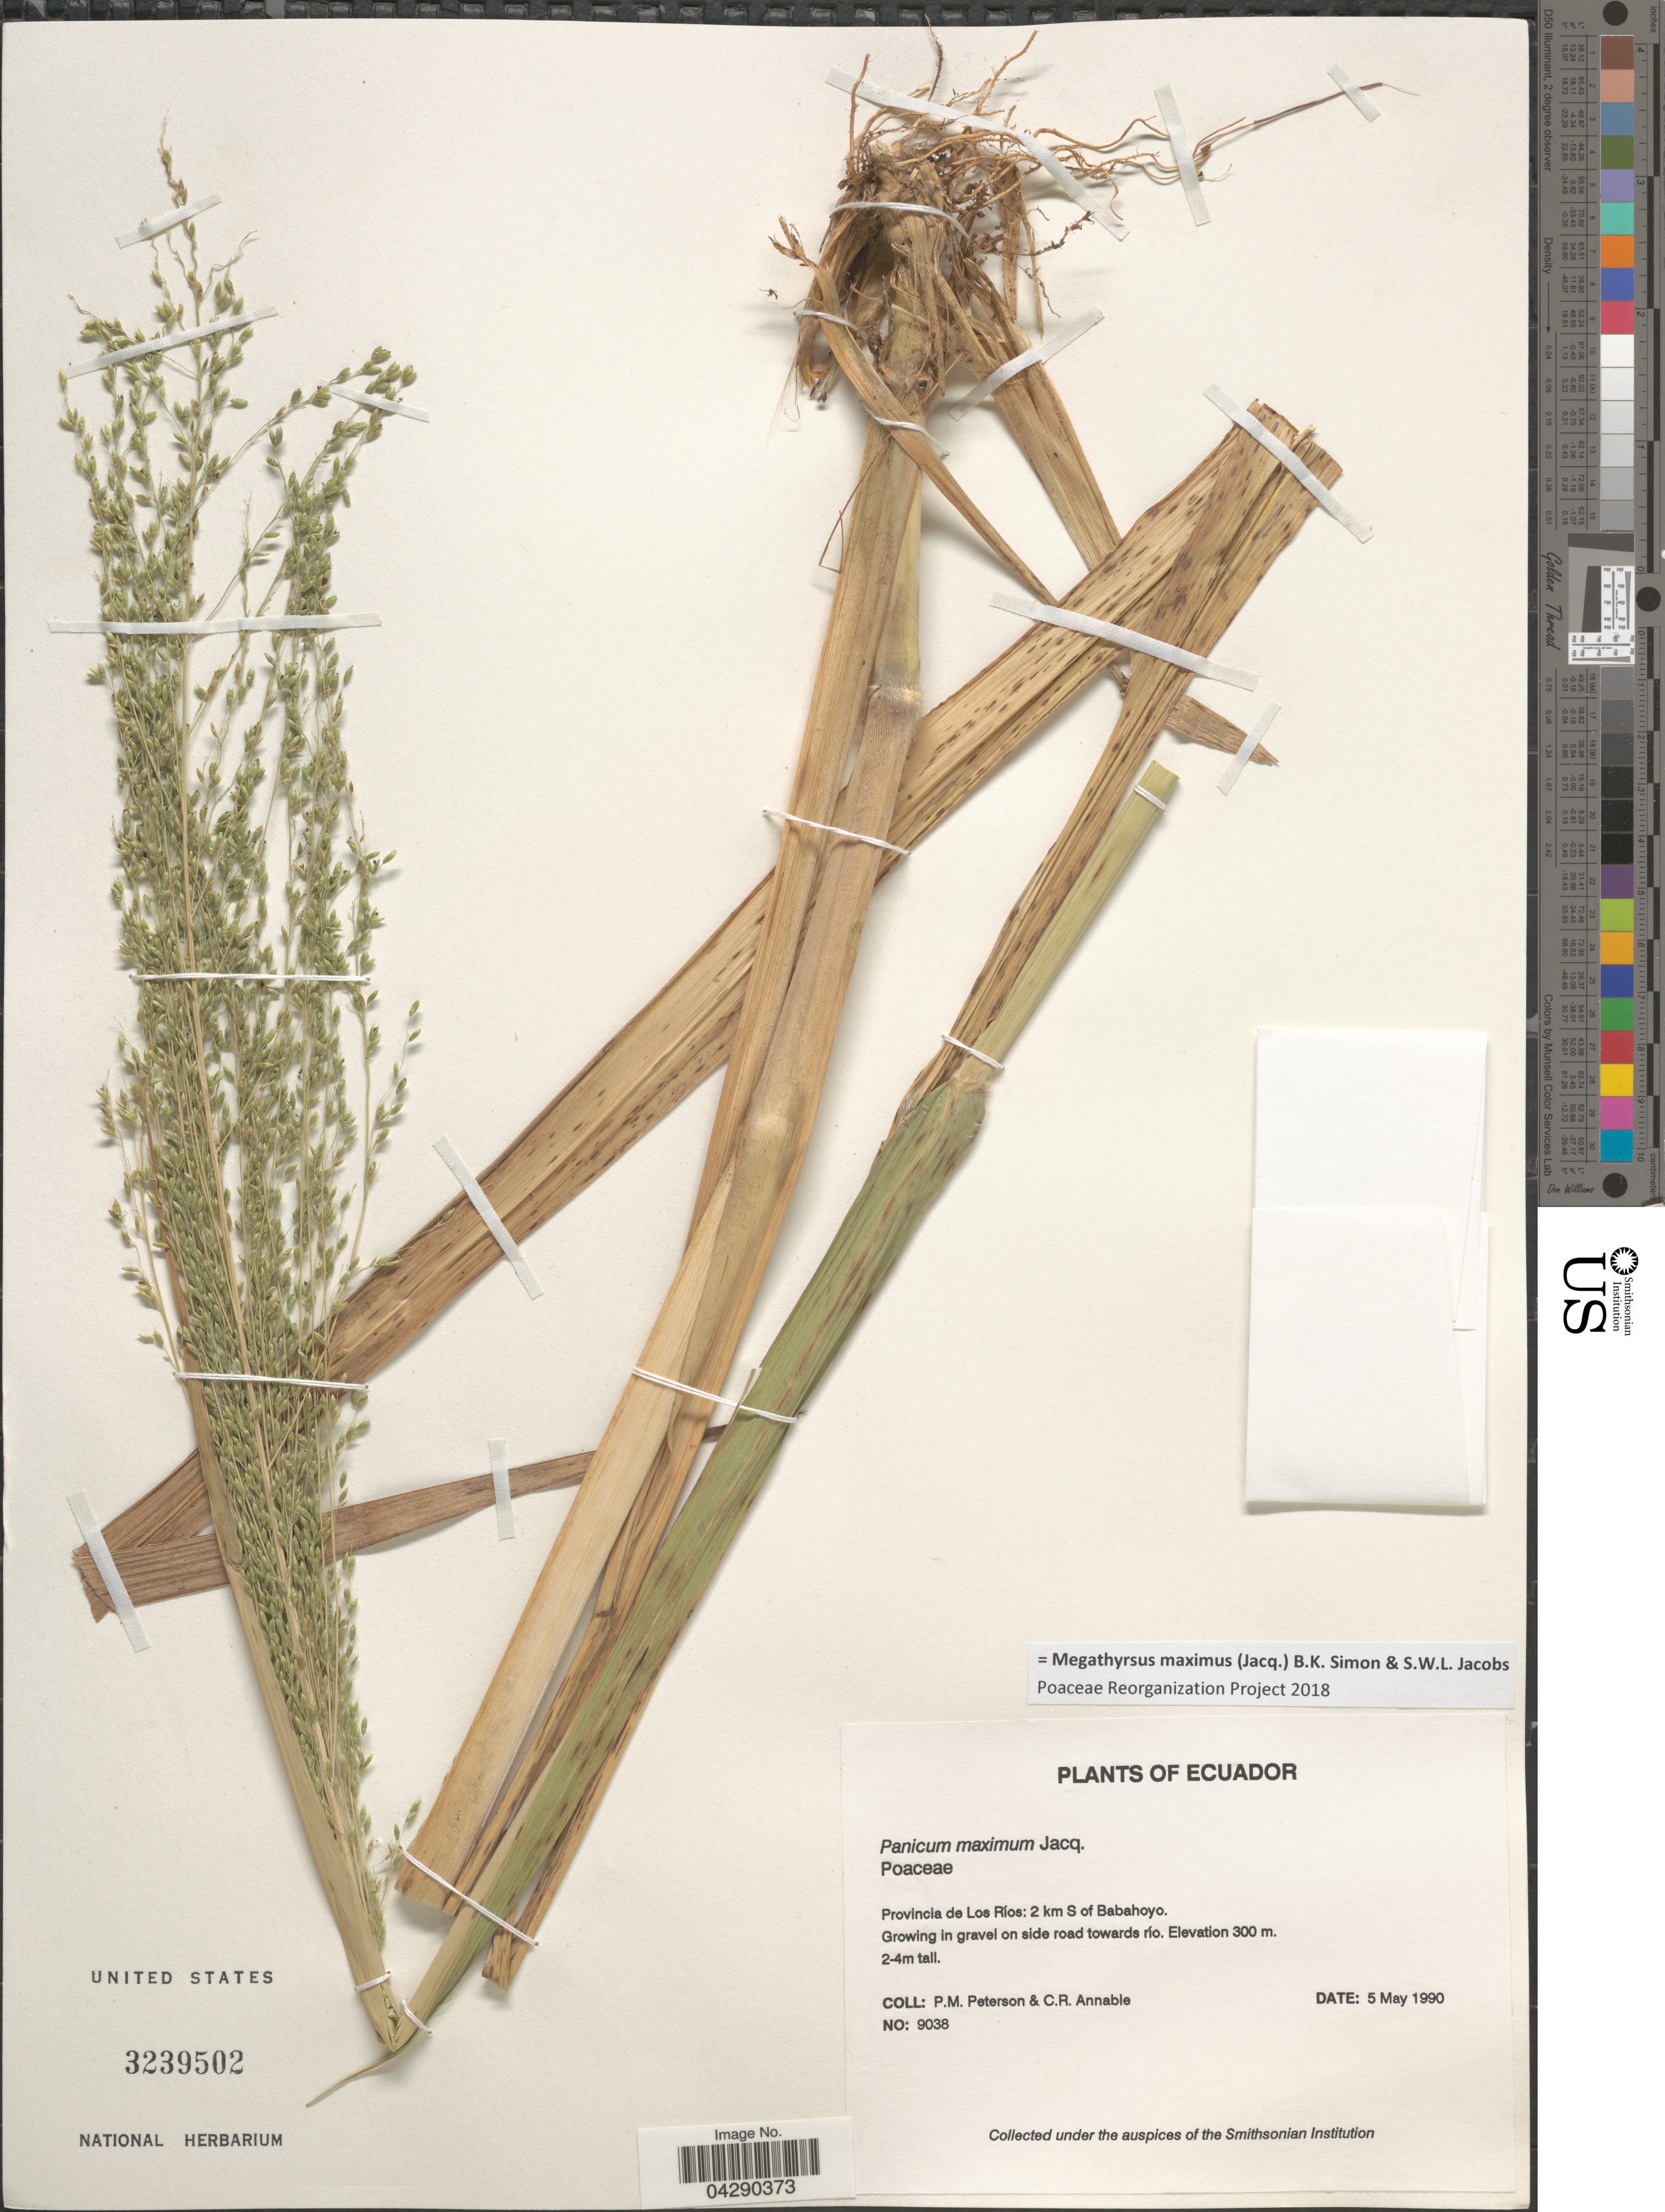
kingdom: Plantae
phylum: Tracheophyta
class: Liliopsida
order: Poales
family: Poaceae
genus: Megathyrsus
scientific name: Megathyrsus maximus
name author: (Jacq.) B.K. Simon & S.W.L. Jacobs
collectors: P. M. Peterson & C. R. Annable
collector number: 9038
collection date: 1990-05-05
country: Ecuador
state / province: Los Ríos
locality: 2 km S of Babahoyo. In gravel on side road towards río.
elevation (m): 300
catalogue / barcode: US 3239502